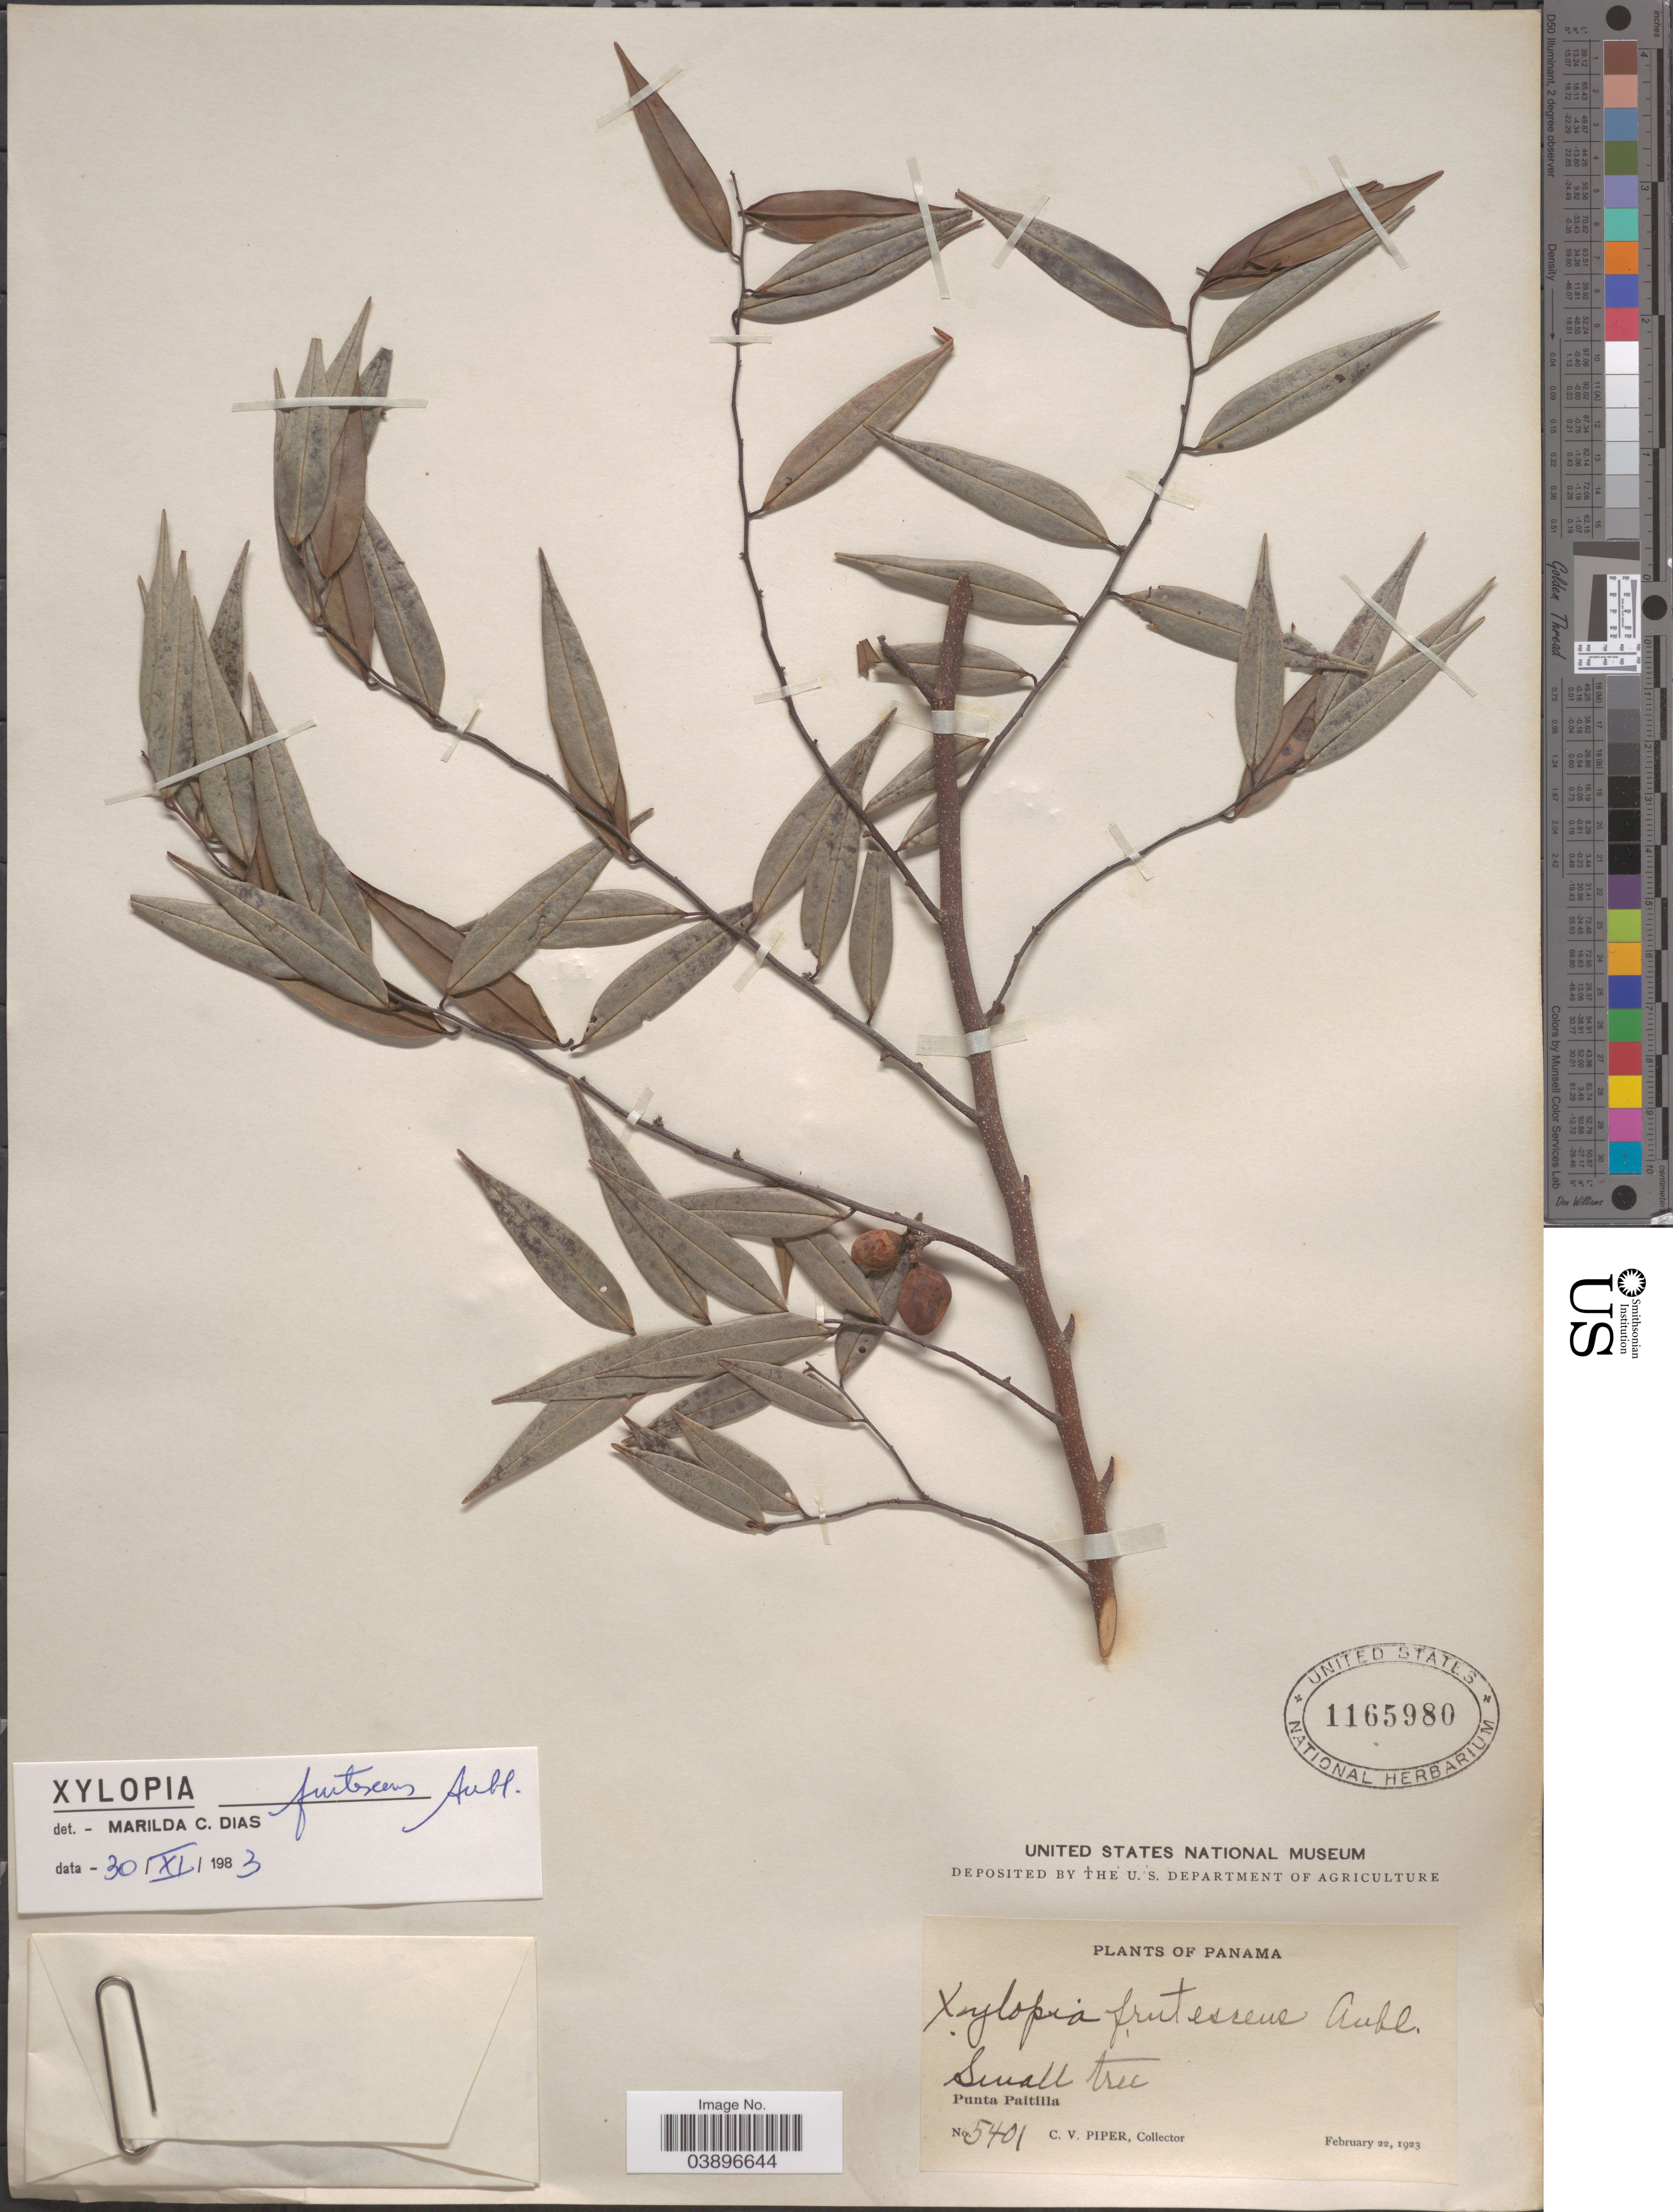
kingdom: Plantae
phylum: Tracheophyta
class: Magnoliopsida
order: Magnoliales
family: Annonaceae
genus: Xylopia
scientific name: Xylopia frutescens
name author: Aubl.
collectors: C. V. Piper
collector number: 5401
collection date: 1923-02-22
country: Panama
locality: Punta Paitilla.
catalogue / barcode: US 1165980